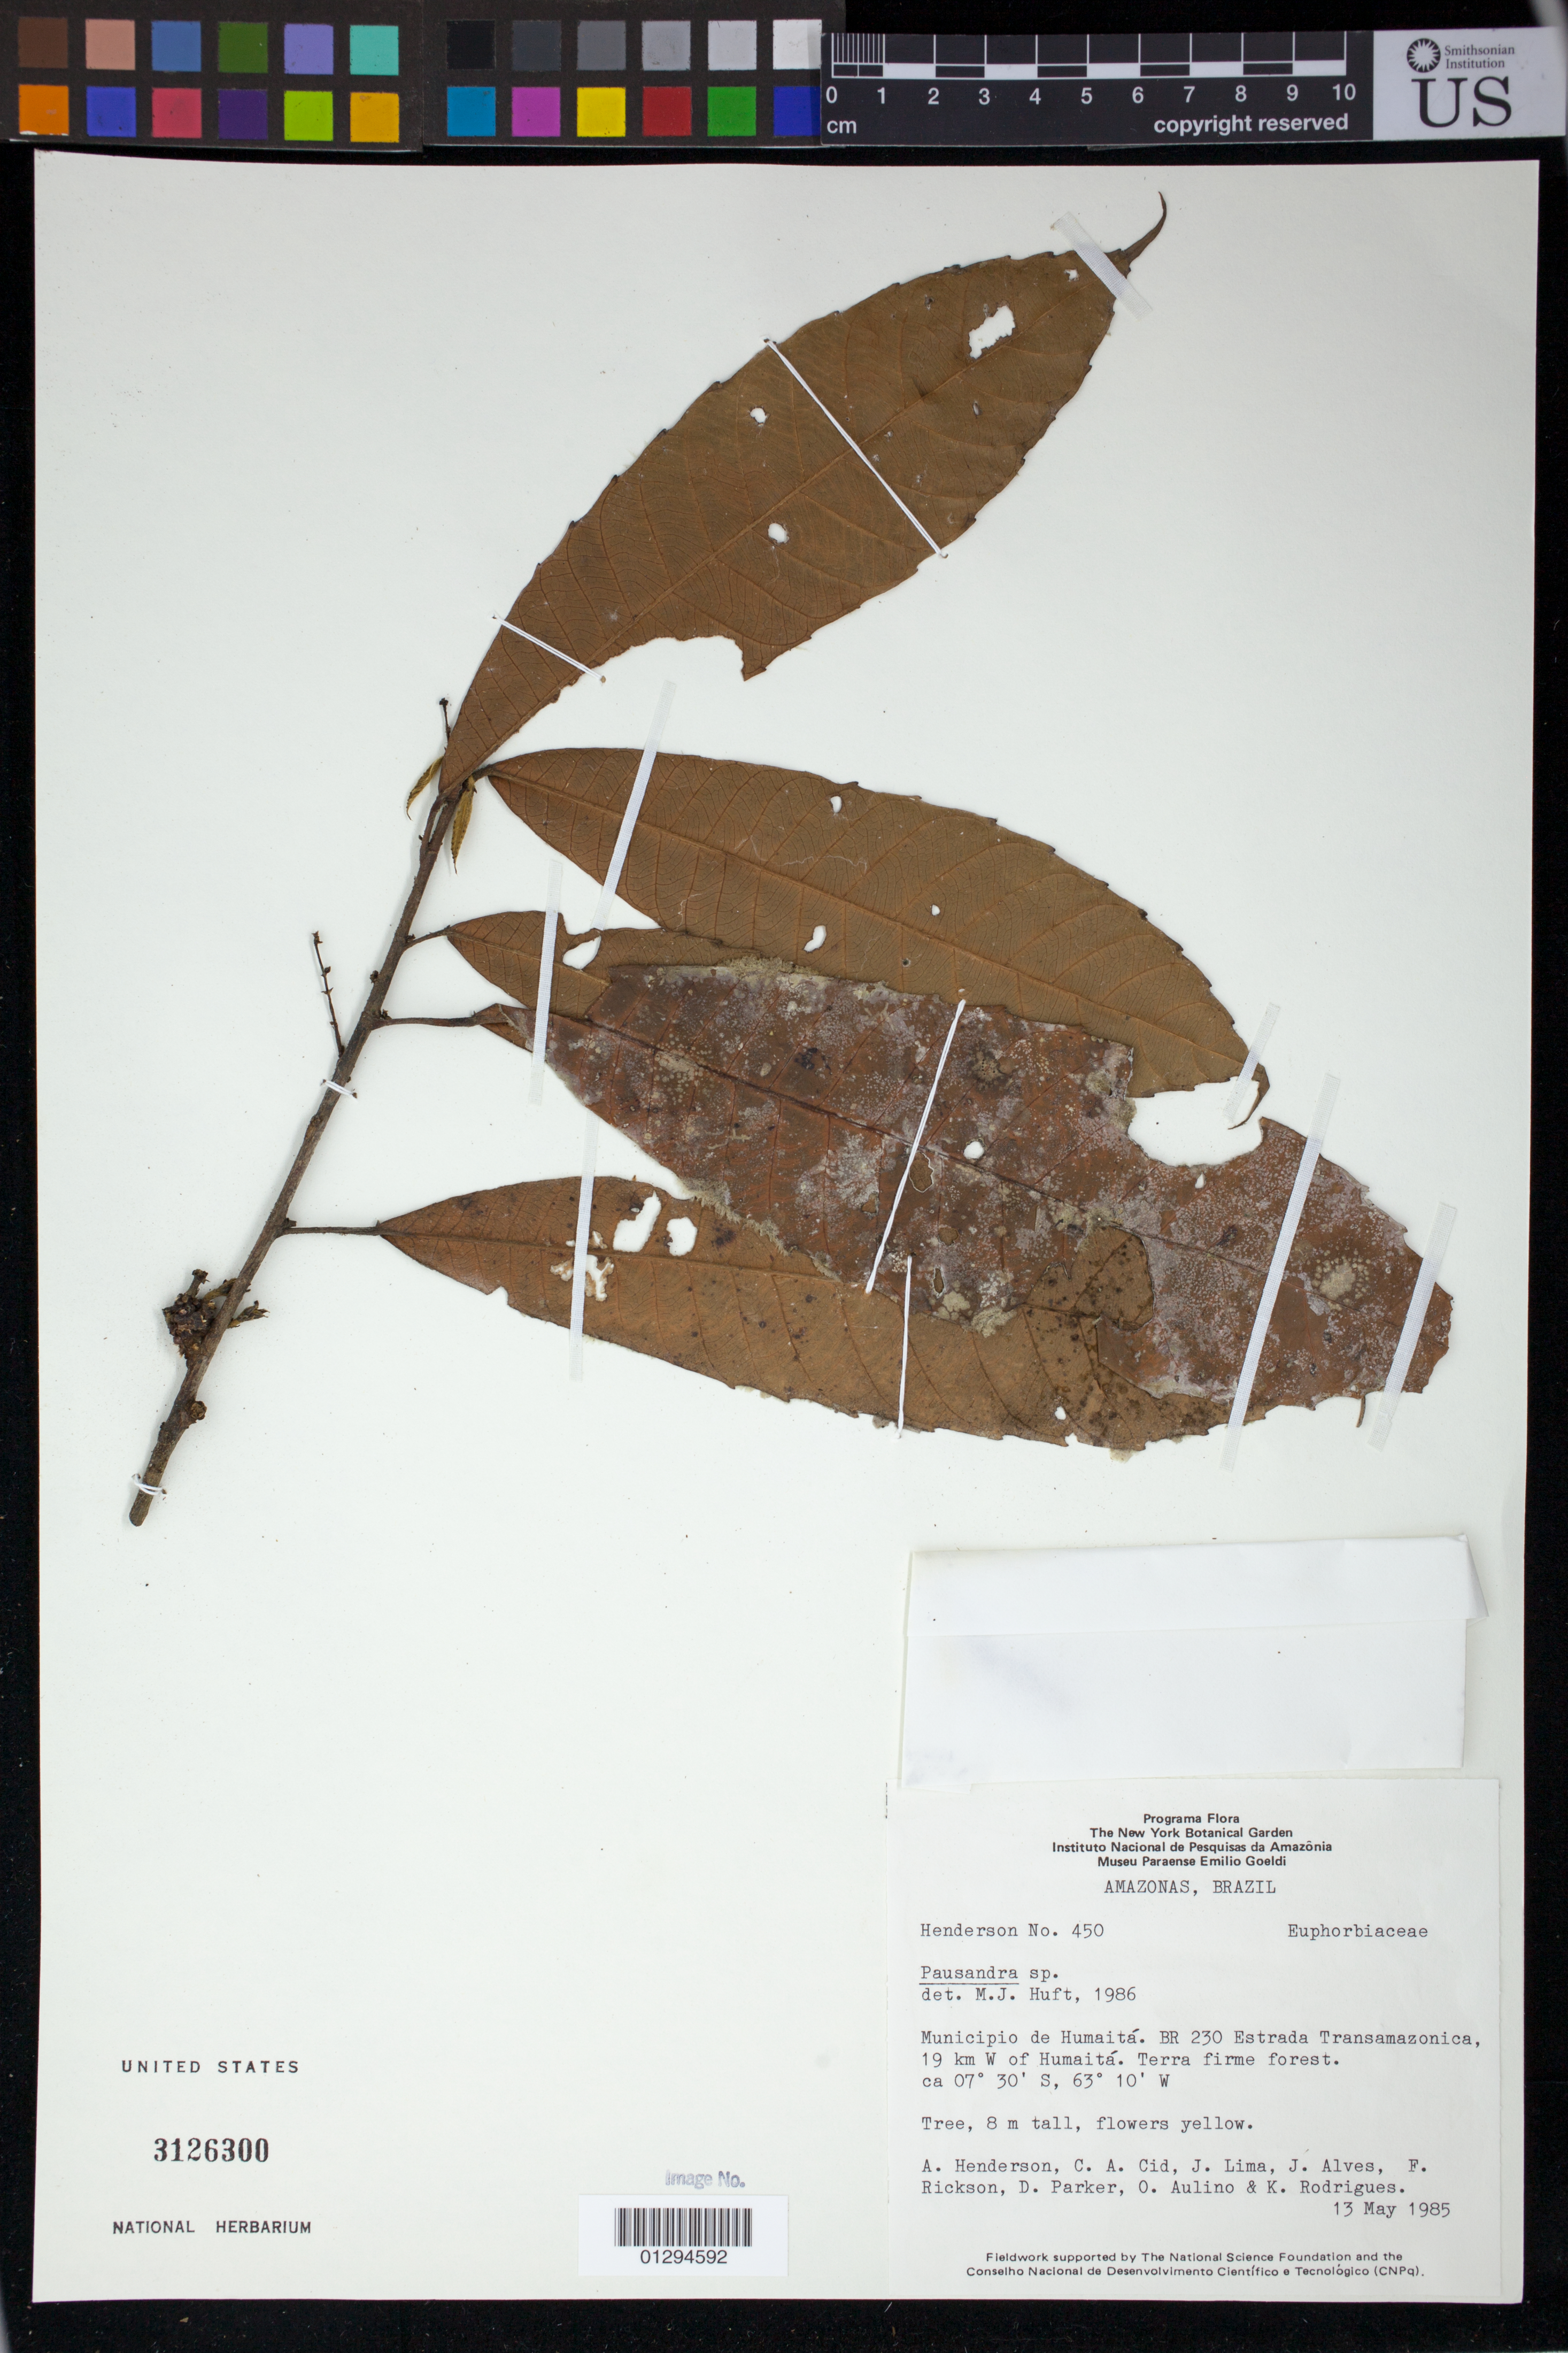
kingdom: Plantae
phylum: Tracheophyta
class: Magnoliopsida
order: Malpighiales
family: Euphorbiaceae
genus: Pausandra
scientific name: Pausandra sp.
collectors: A. J. Henderson, C. A. Cid Ferreira, J. Lima, J. Alves, F. R. Rickson, D. Parker, O. Aulino & K. Rodrigues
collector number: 450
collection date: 1985-05-13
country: Brazil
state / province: Amazonas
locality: Municipio de Humaita. BR 230 Estrada Transamazonica, 19 km W of Humaita.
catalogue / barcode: US 3126300